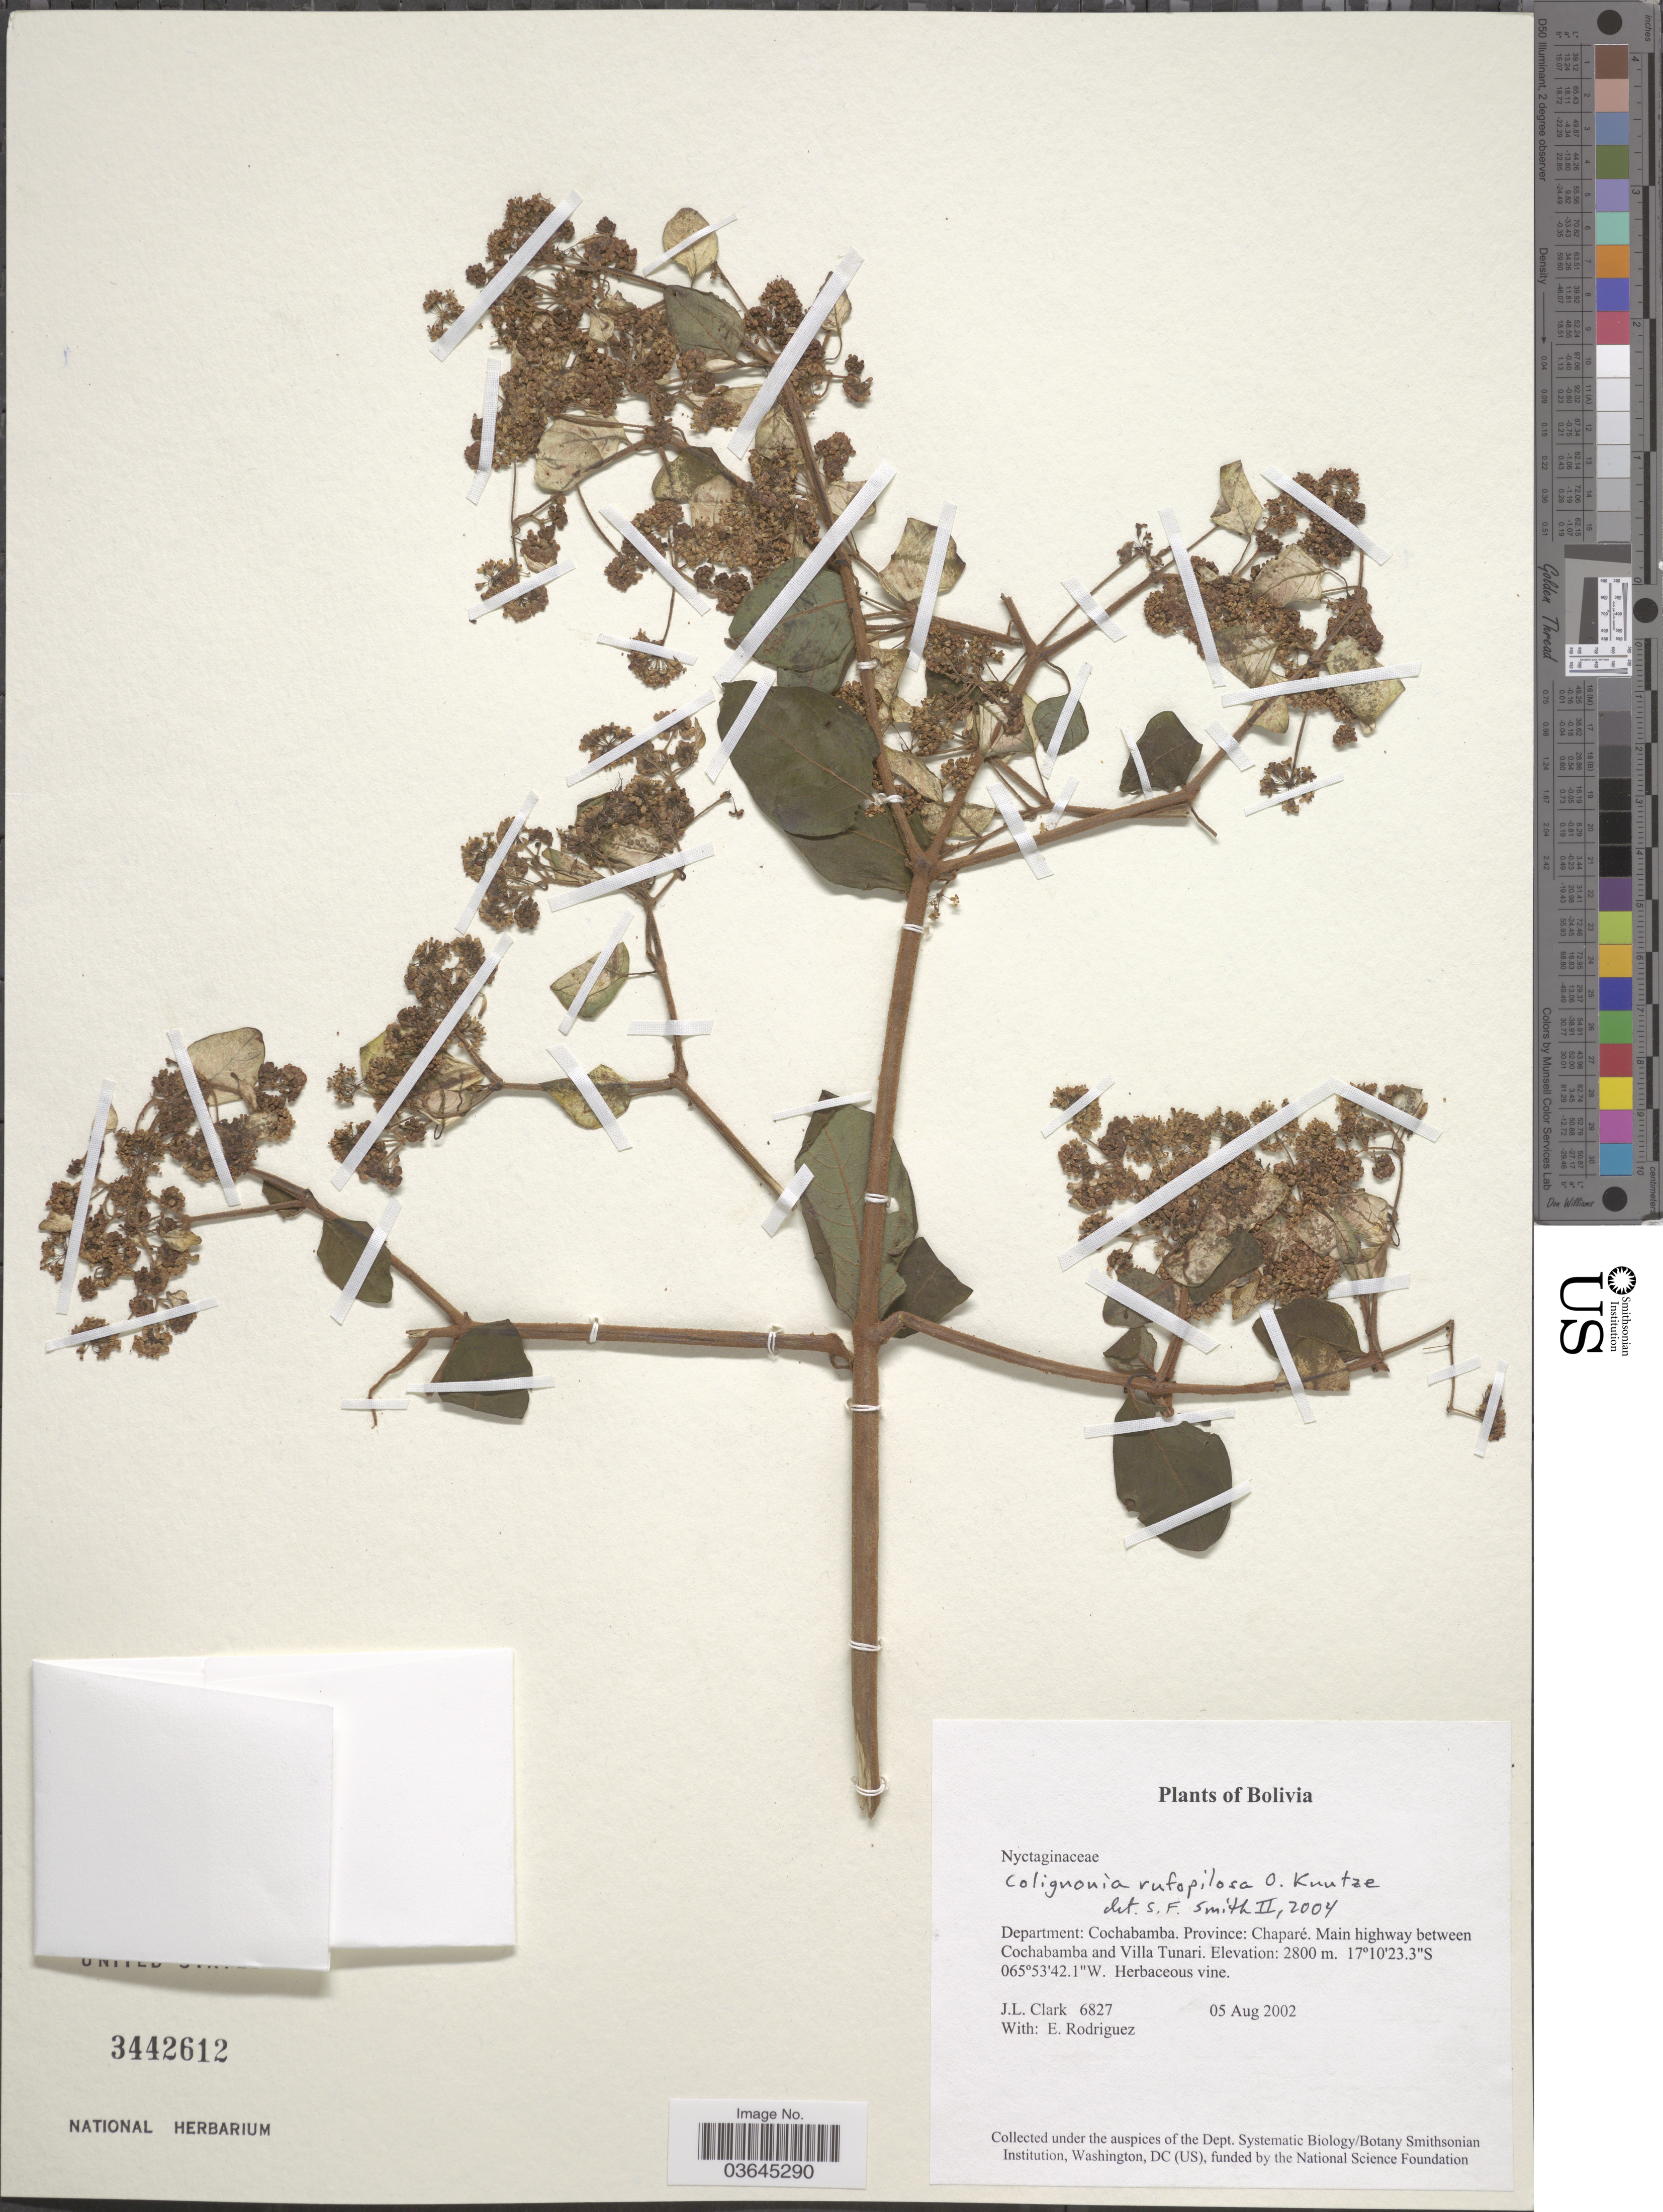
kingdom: Plantae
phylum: Tracheophyta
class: Magnoliopsida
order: Caryophyllales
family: Nyctaginaceae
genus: Colignonia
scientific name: Colignonia rufopilosa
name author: Kuntze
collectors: J. L. Clark & E. Rodriguez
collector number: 6827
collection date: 2002-08-05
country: Bolivia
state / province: Cochabamba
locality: Department: Cochabamba. Province: Chaparé. Main highway between Cochabamba and Villa Tunari.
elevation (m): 2800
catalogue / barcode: US 3442612